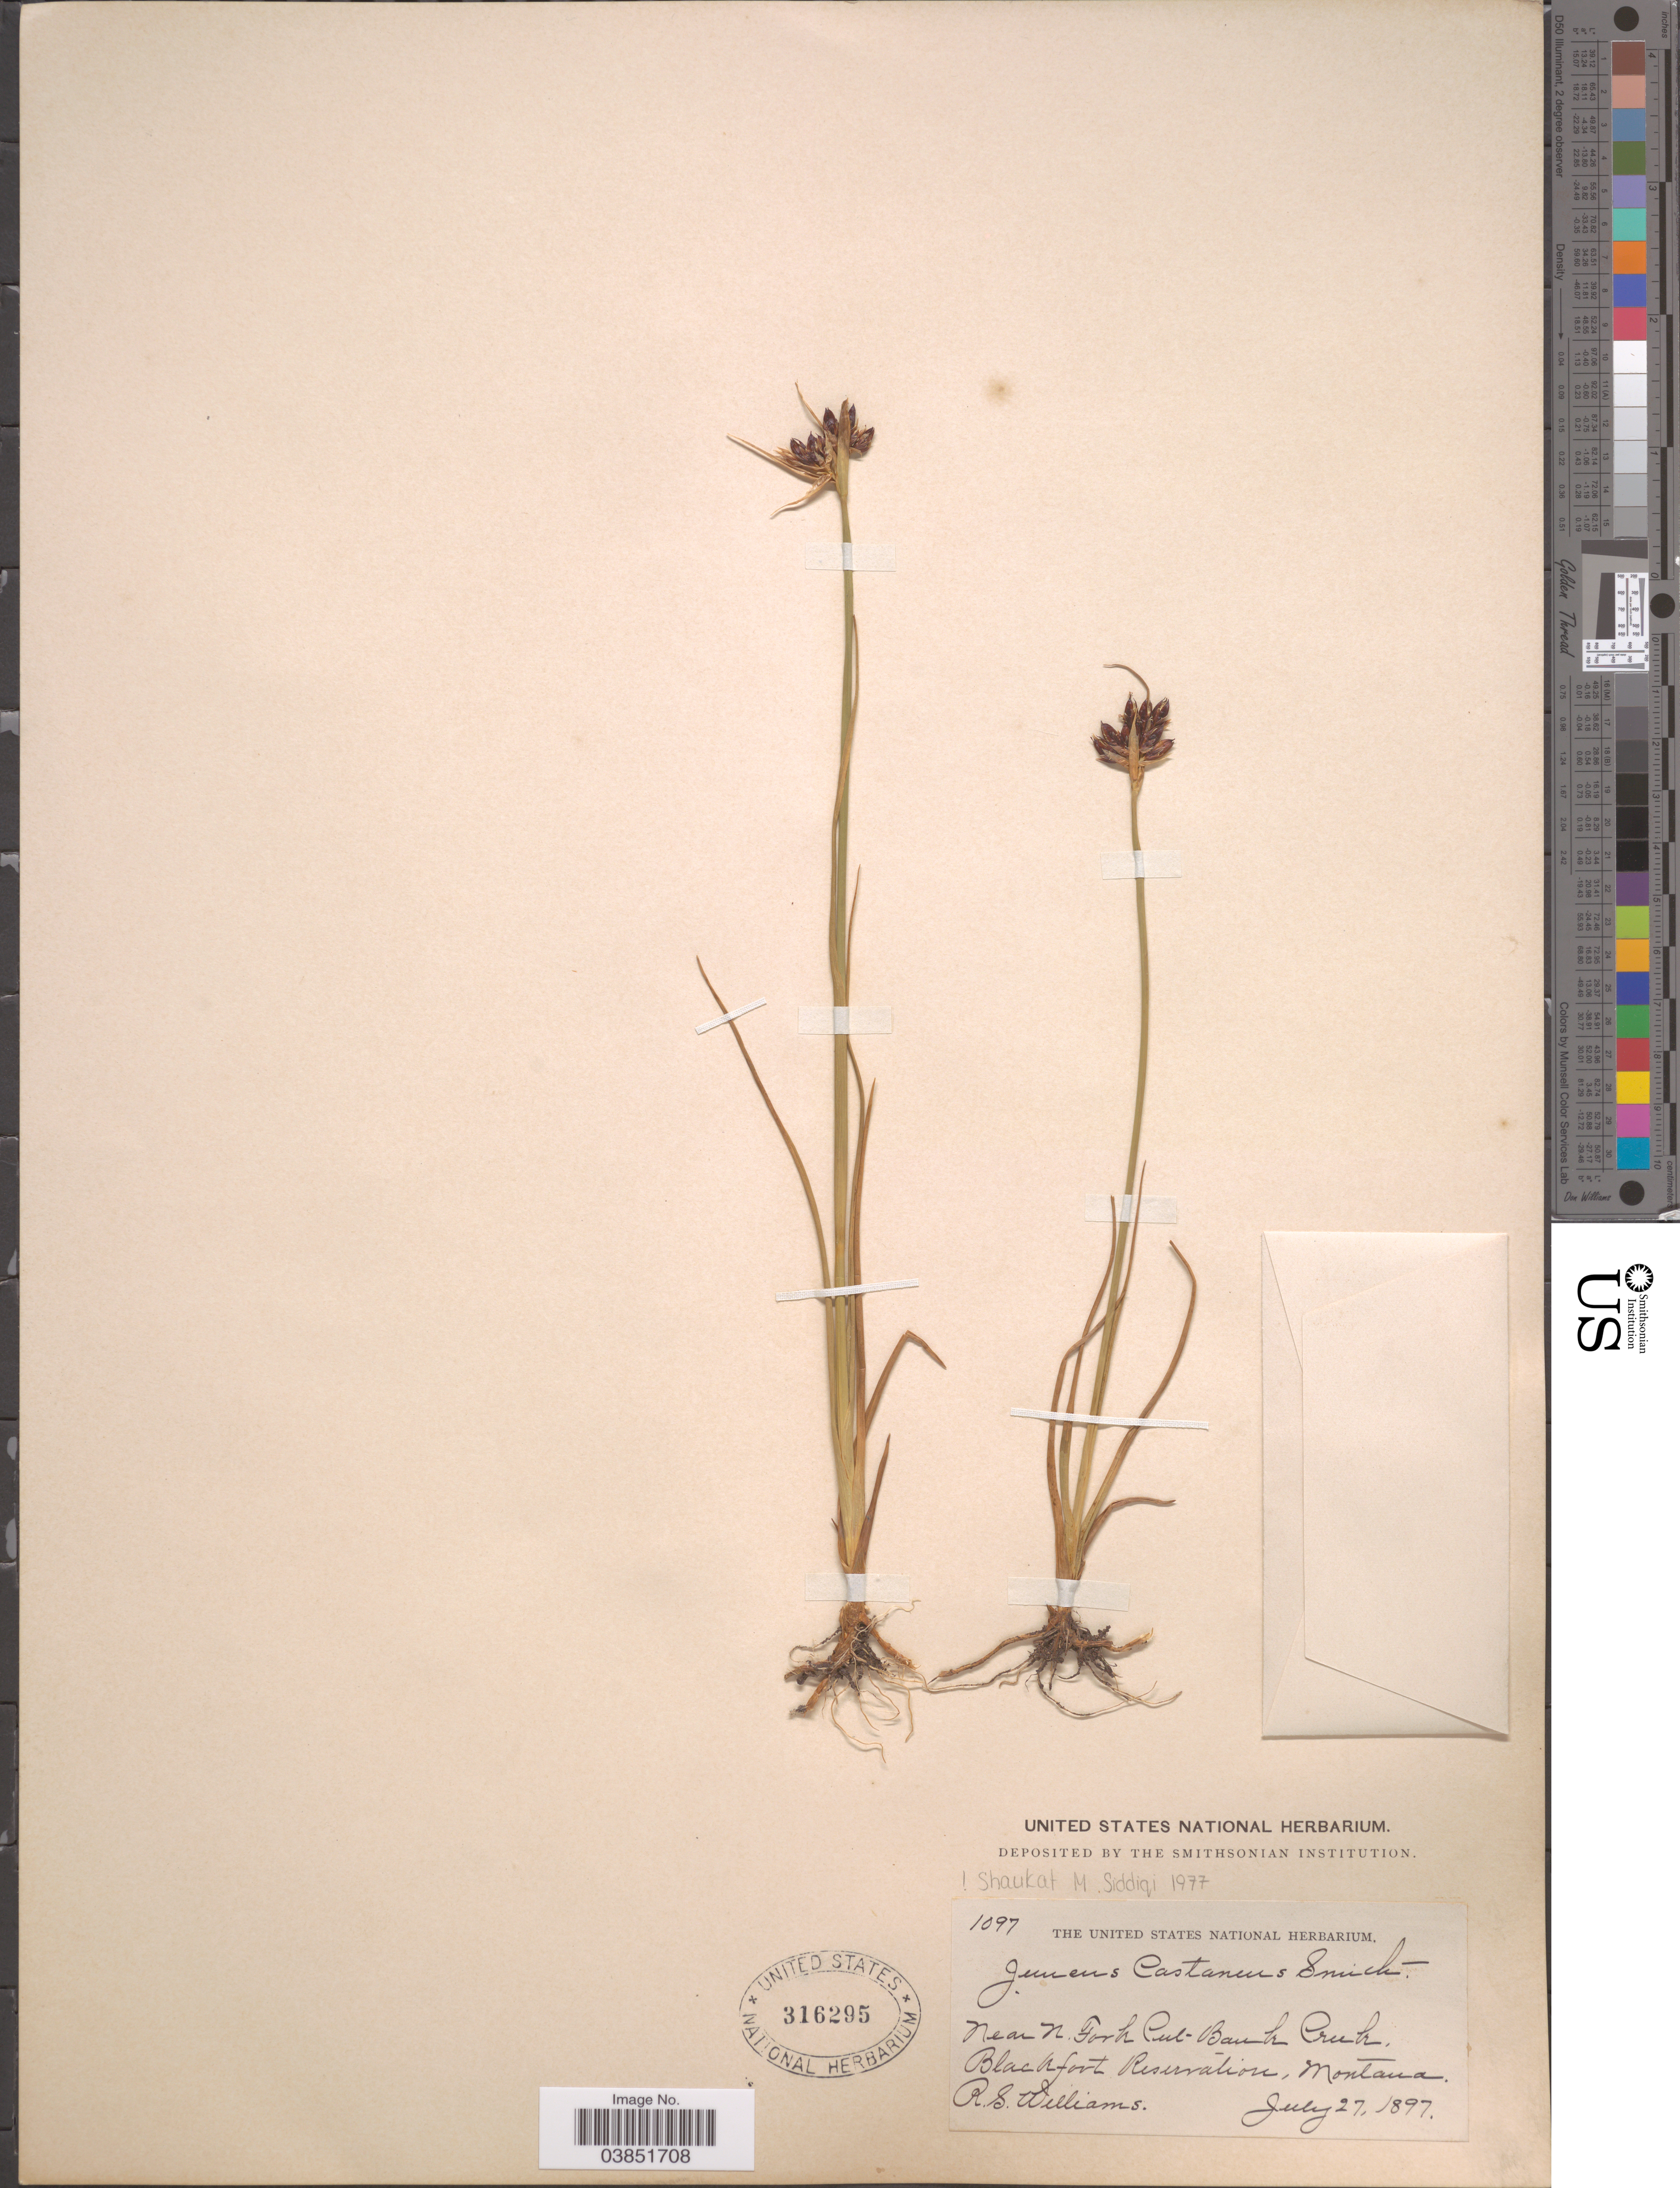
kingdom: Plantae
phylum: Tracheophyta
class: Liliopsida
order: Poales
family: Juncaceae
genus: Juncus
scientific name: Juncus castaneus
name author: Sm.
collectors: R. S. Williams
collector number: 1097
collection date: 1897-07-27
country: United States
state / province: Montana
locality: Near N. Fork Cut Bank Creek, Blackfort Reservation.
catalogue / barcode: US 316295